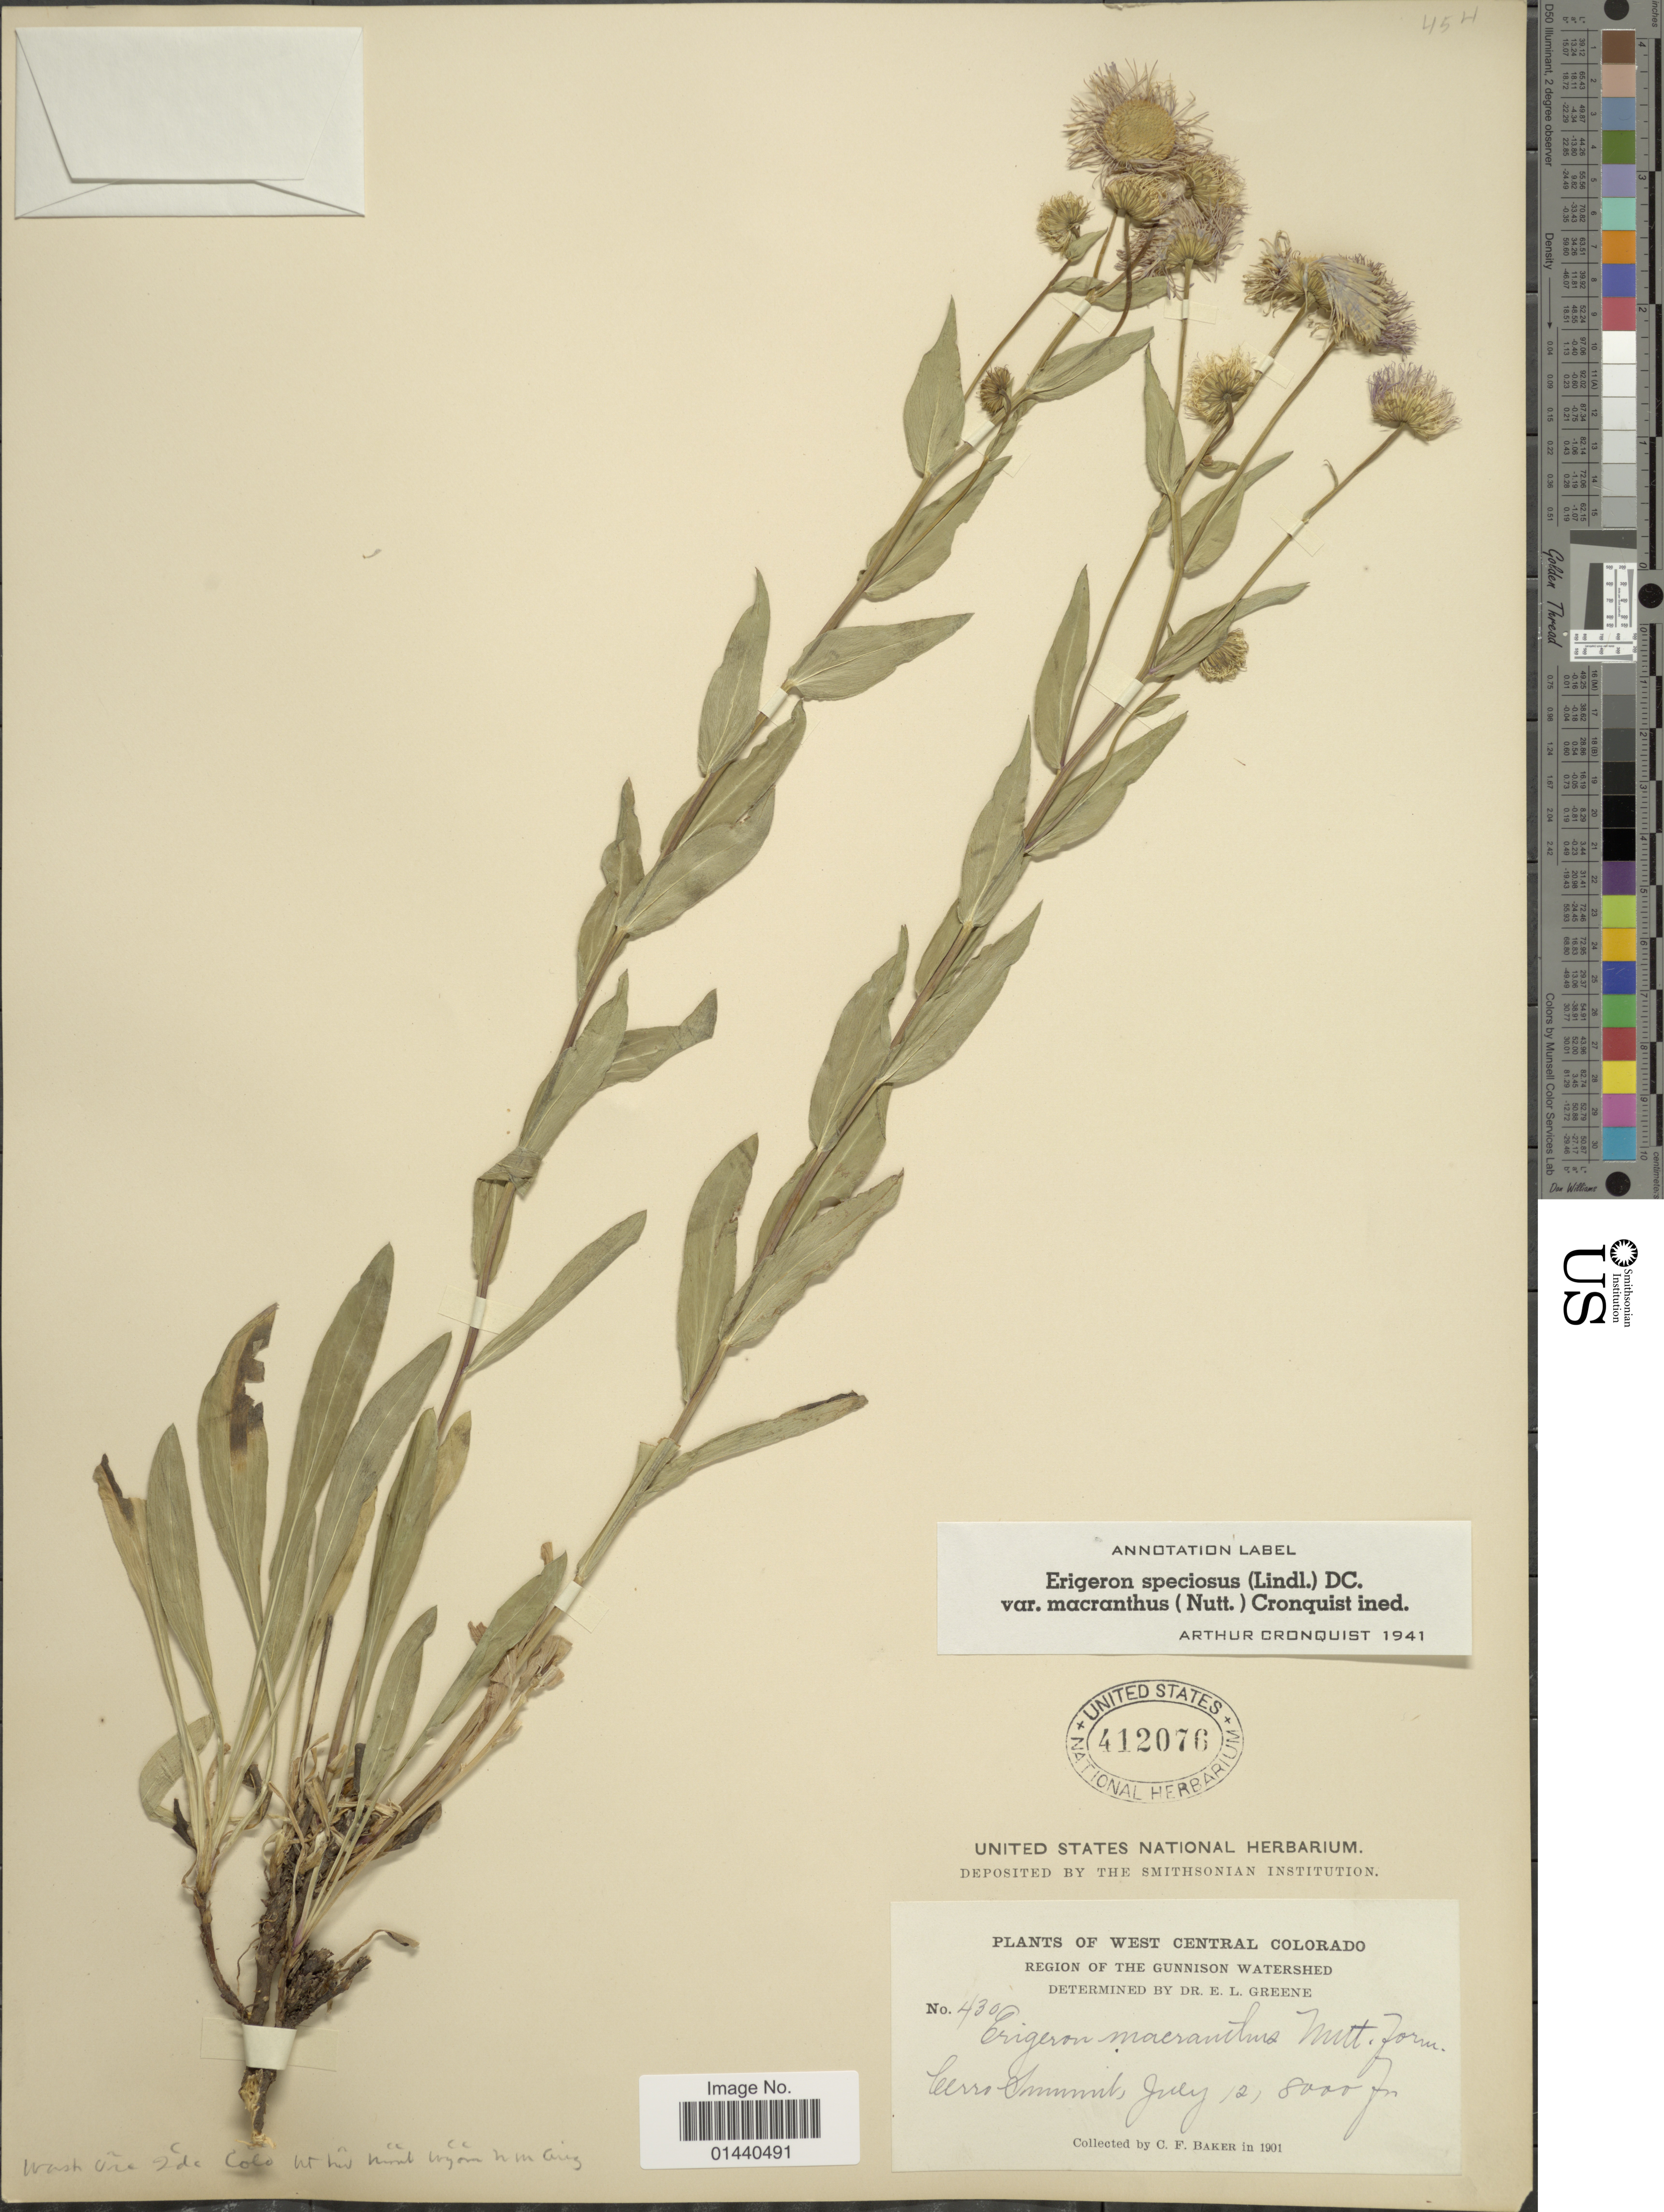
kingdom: Plantae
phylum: Tracheophyta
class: Magnoliopsida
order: Asterales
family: Asteraceae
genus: Erigeron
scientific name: Erigeron speciosus var. macranthus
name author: (Nutt.) Cronq.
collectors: C. F. Baker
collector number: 430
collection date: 1901-07-12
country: United States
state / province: Colorado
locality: West Central Colorado. Cerro Summits.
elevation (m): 2438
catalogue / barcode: US 412076